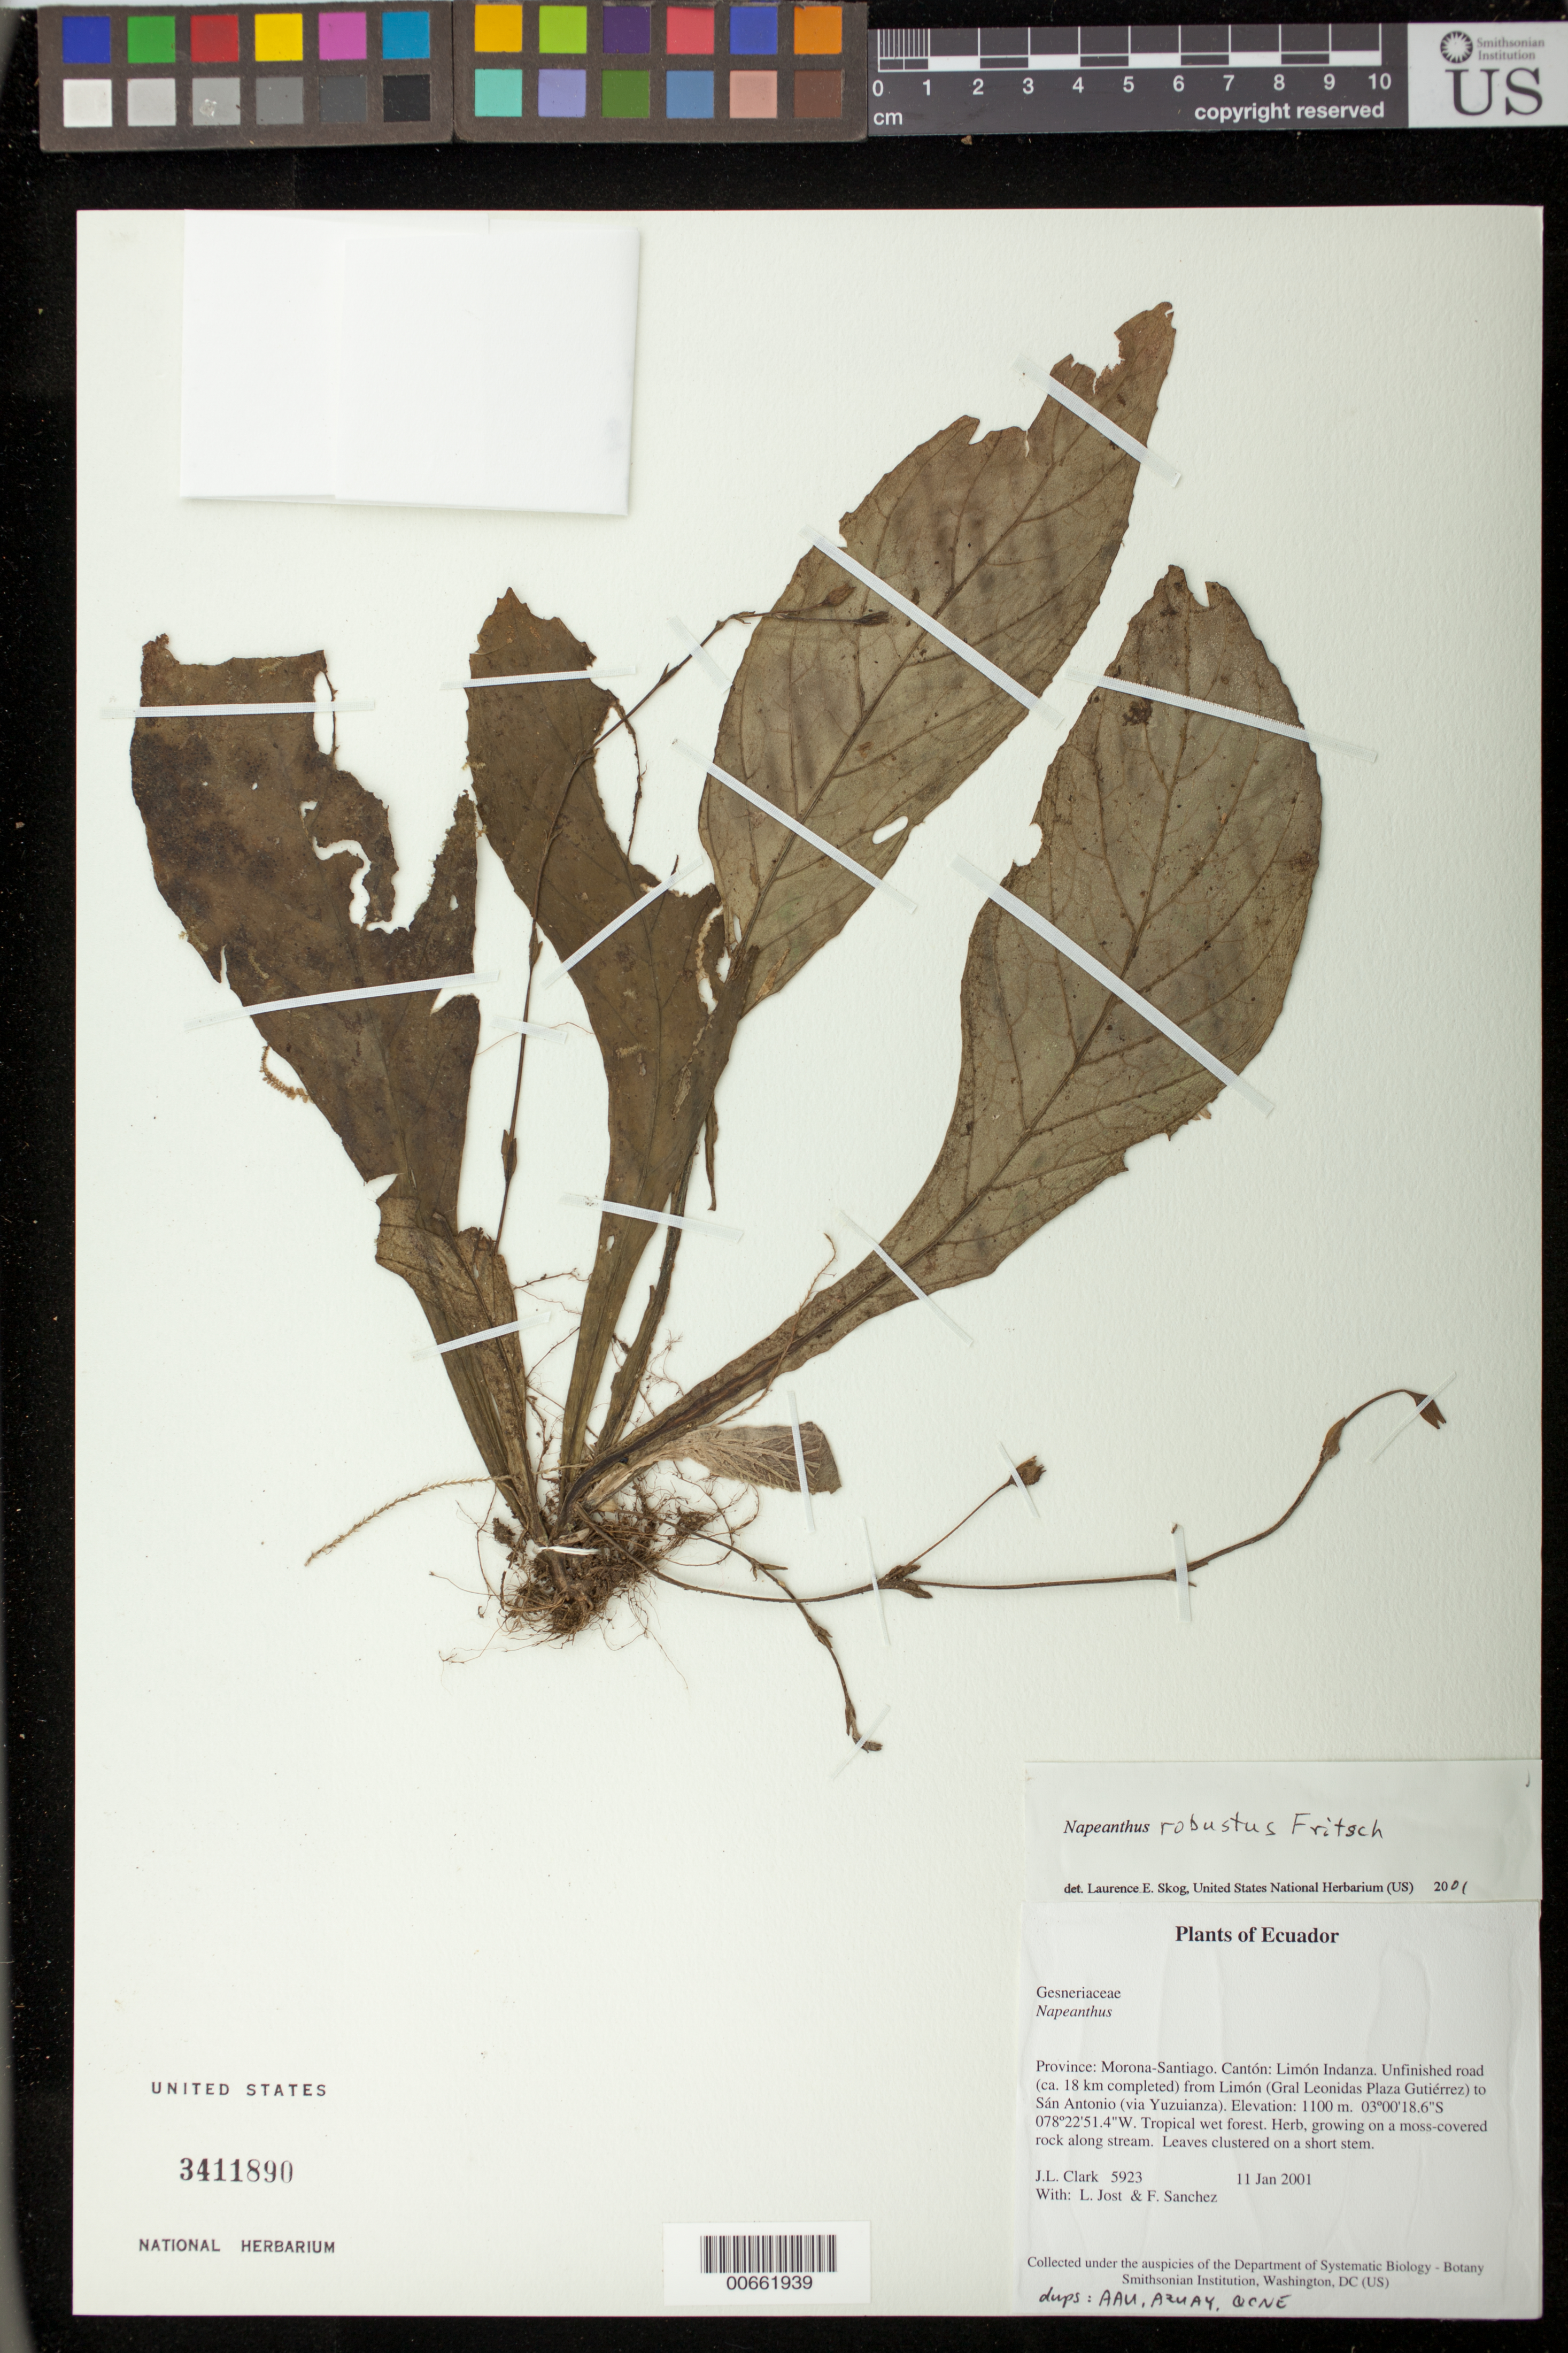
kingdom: Plantae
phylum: Tracheophyta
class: Magnoliopsida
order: Lamiales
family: Gesneriaceae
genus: Napeanthus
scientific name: Napeanthus robustus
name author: Fritsch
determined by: Skog, Laurence E.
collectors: J. L. Clark, L. Jost & F. Sanchez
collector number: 5923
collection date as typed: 11 Jan 2001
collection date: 2001-01-11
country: Ecuador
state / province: Morona-Santiago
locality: Cantón: Limón Indanza. Unfinished road (ca. 18 km completed) from Limón (Gral Leonidas Plaza Gutiérrez) to Sán Antonio (via Yuzuianza).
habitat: Tropical wet forest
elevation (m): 1100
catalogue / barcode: US 3411890